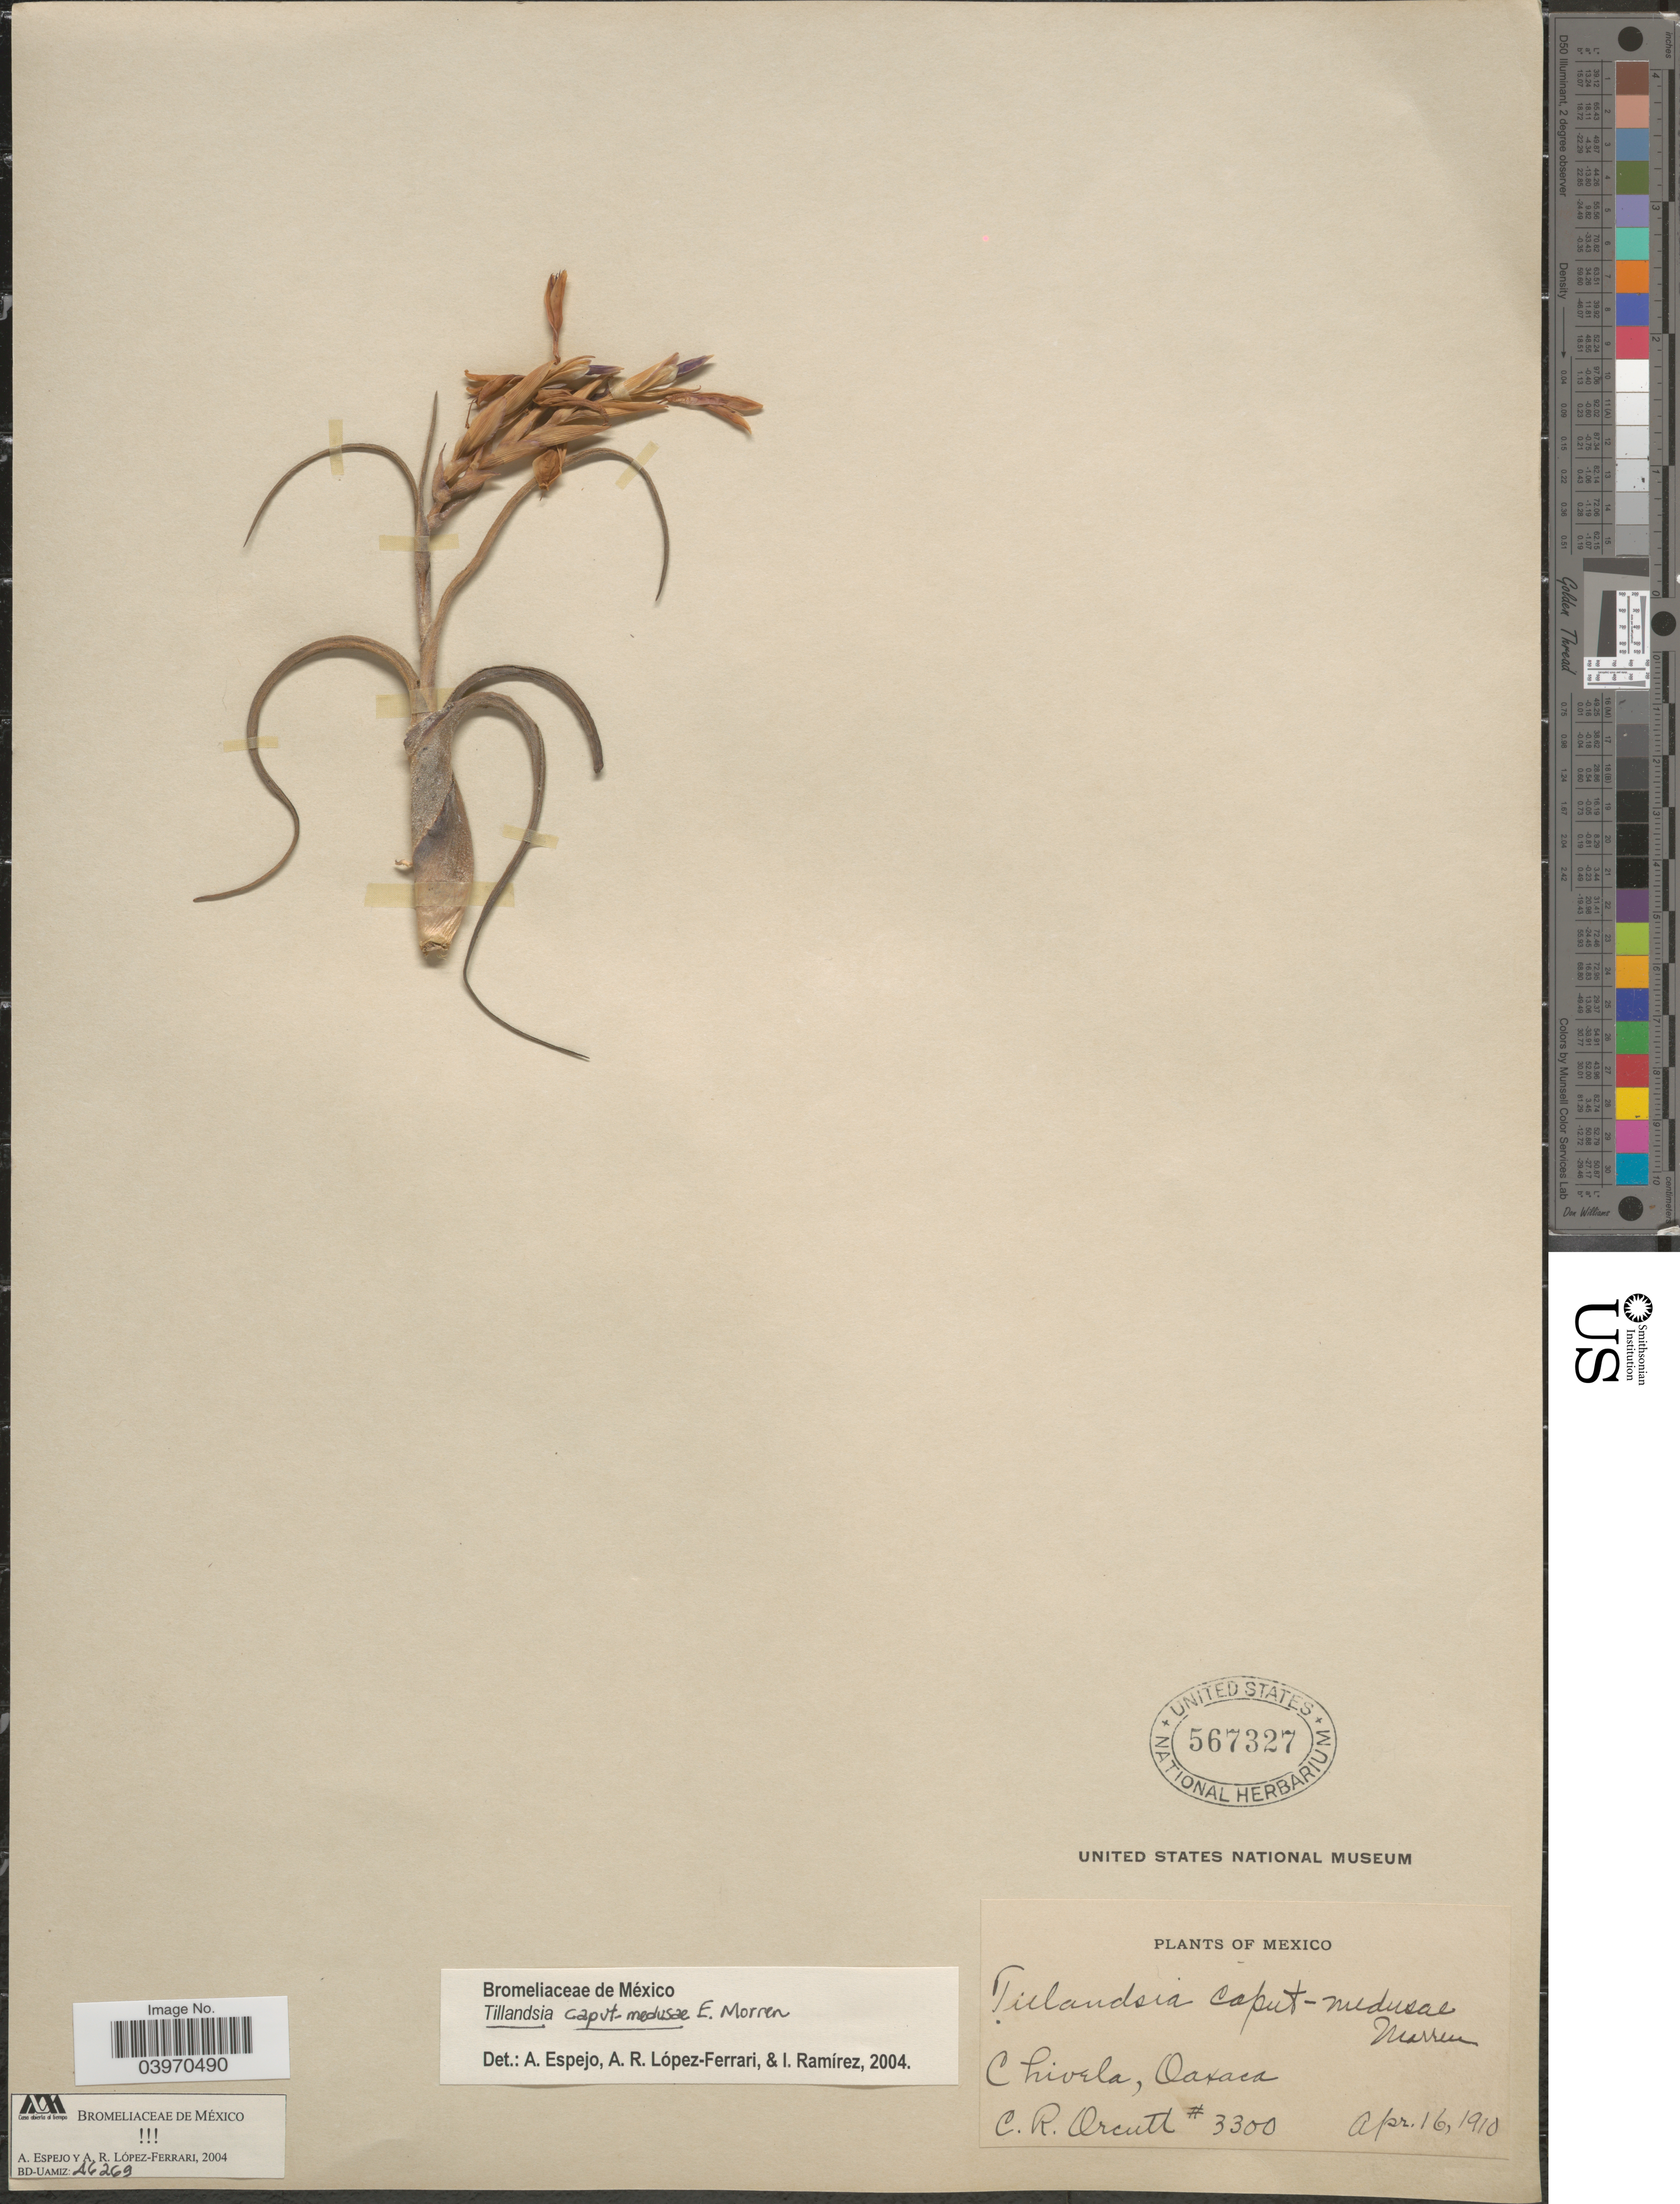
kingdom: Plantae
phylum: Tracheophyta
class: Liliopsida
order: Poales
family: Bromeliaceae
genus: Tillandsia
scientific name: Tillandsia caput-medusae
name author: É. Morren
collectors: C. R. Orcutt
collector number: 3300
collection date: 1910-04-16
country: Mexico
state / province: Oaxaca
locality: Chivela.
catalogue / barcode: US 567327